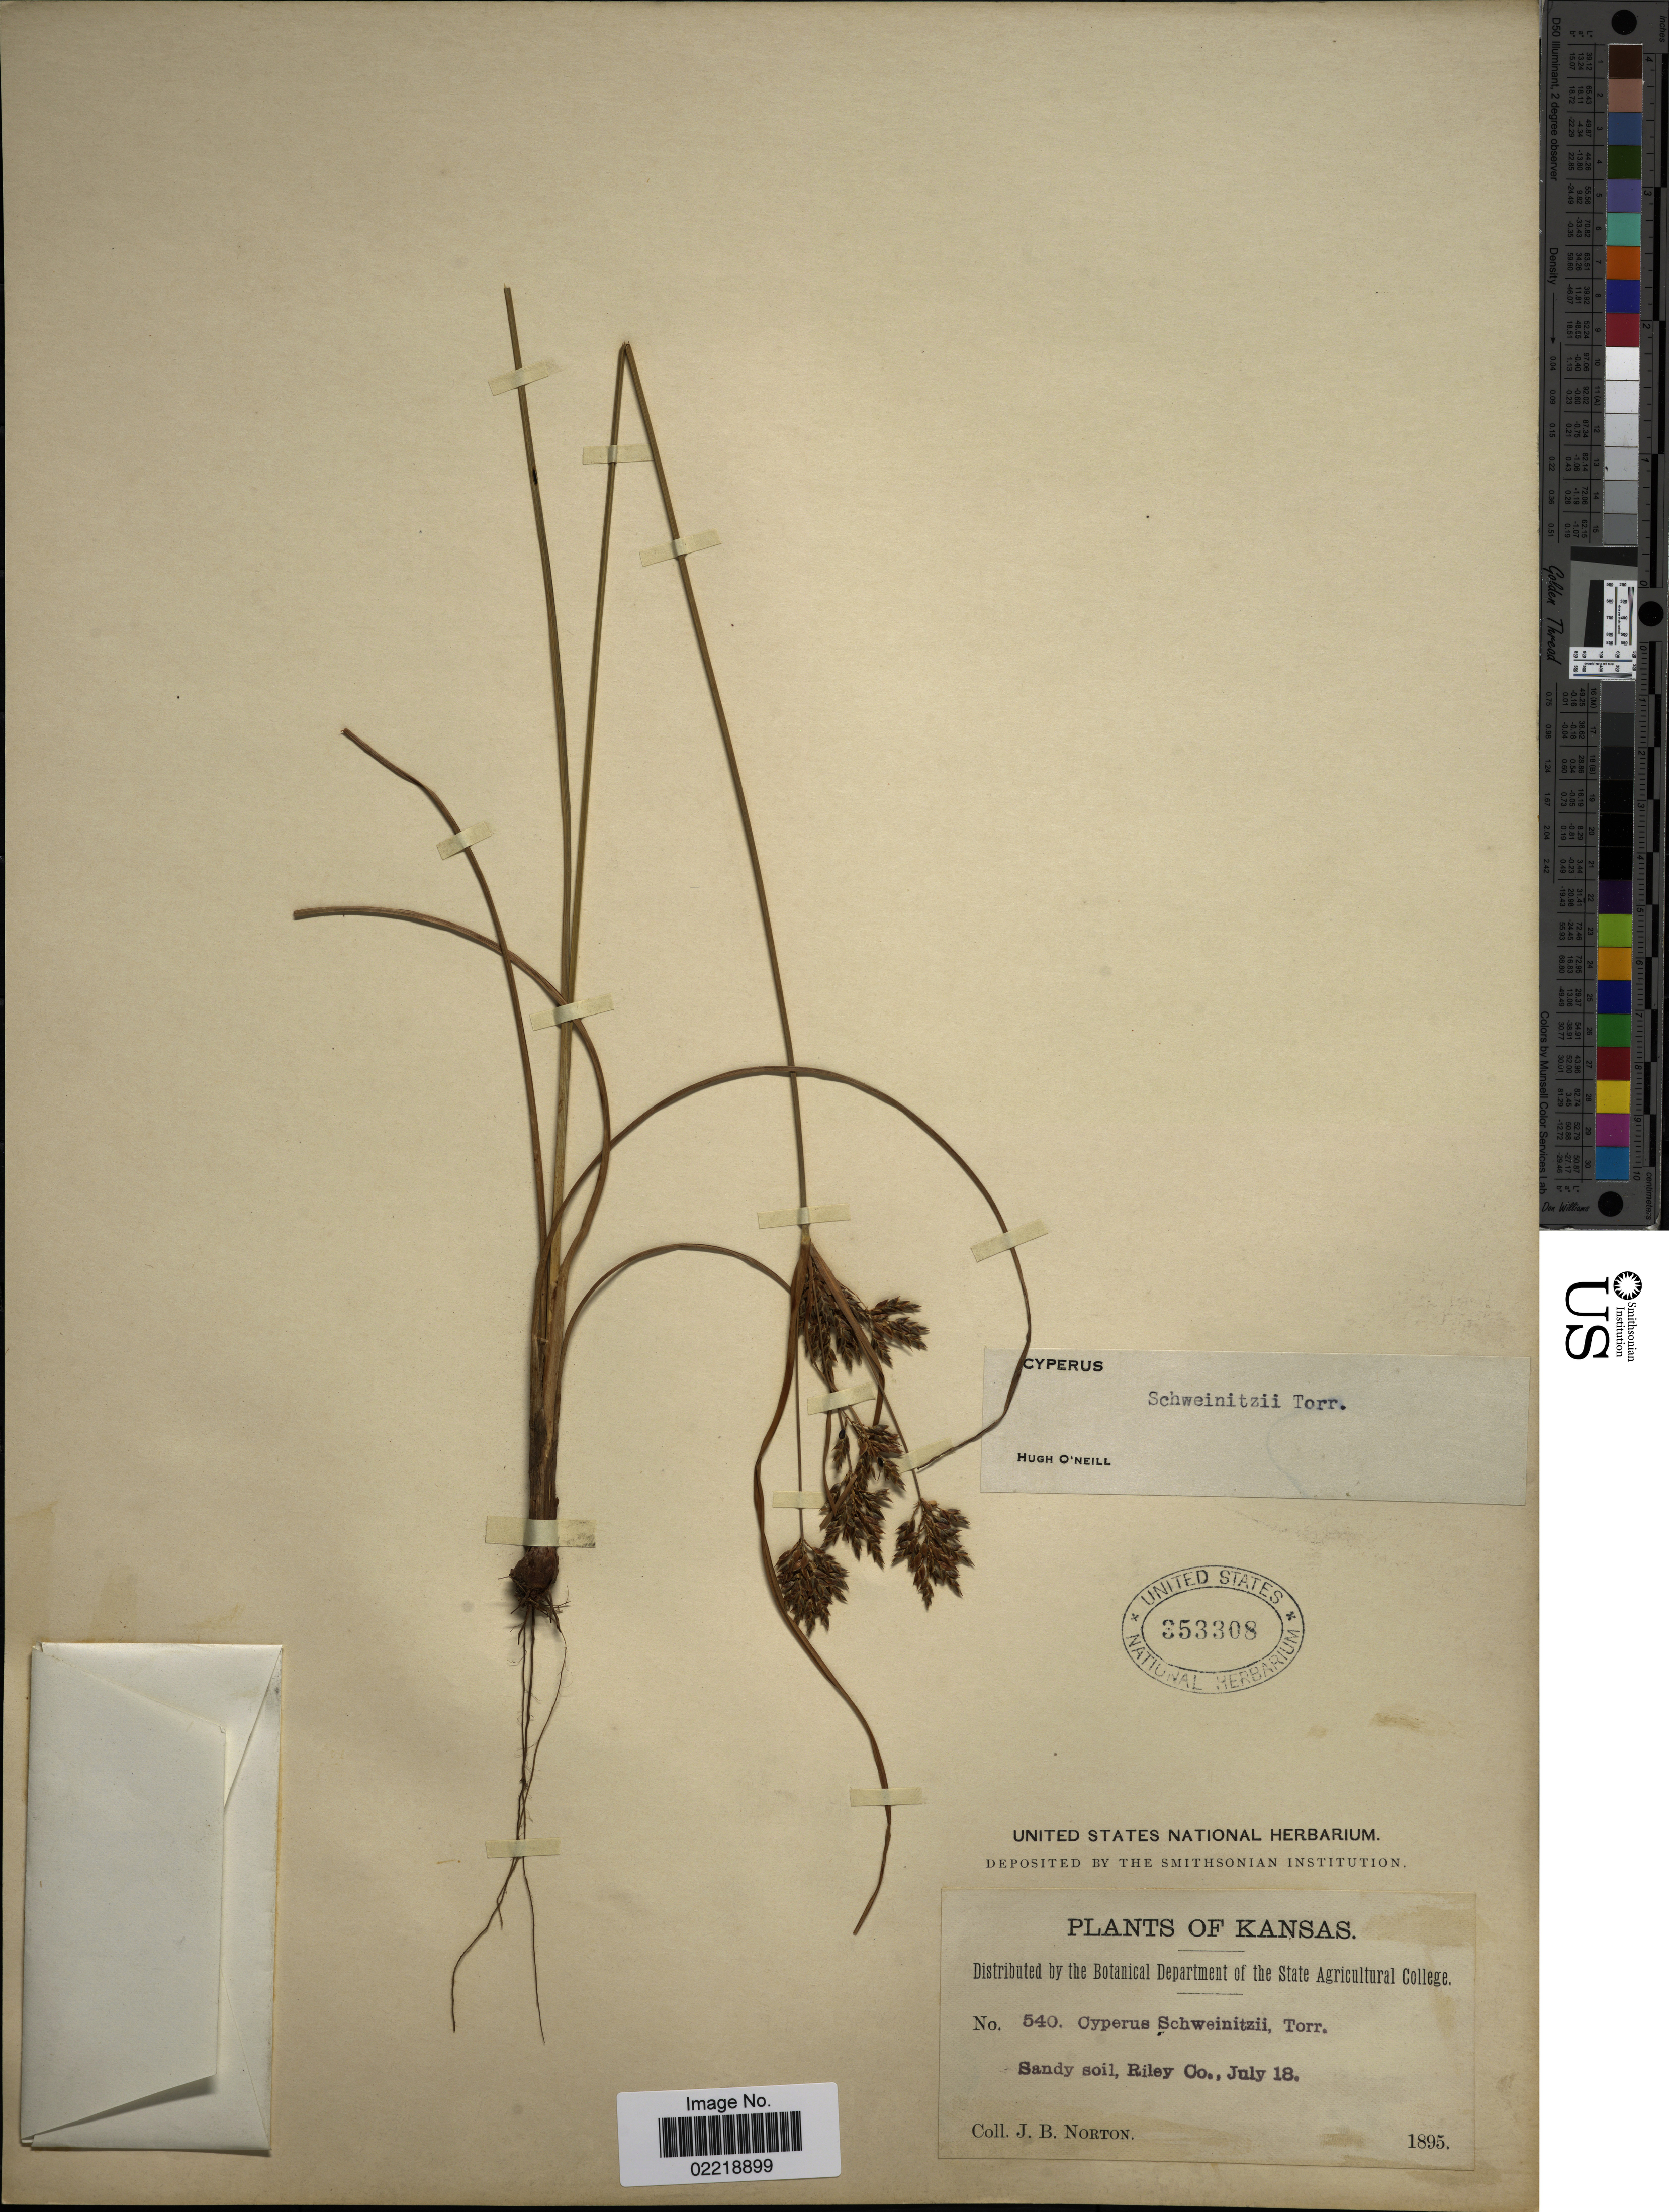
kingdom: Plantae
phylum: Tracheophyta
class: Liliopsida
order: Poales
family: Cyperaceae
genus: Cyperus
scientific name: Cyperus schweinitzii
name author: Torr.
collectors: J. B. Norton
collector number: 540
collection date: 1895-07-18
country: United States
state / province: Kansas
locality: Sandy soil, Riley Co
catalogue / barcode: US 353308